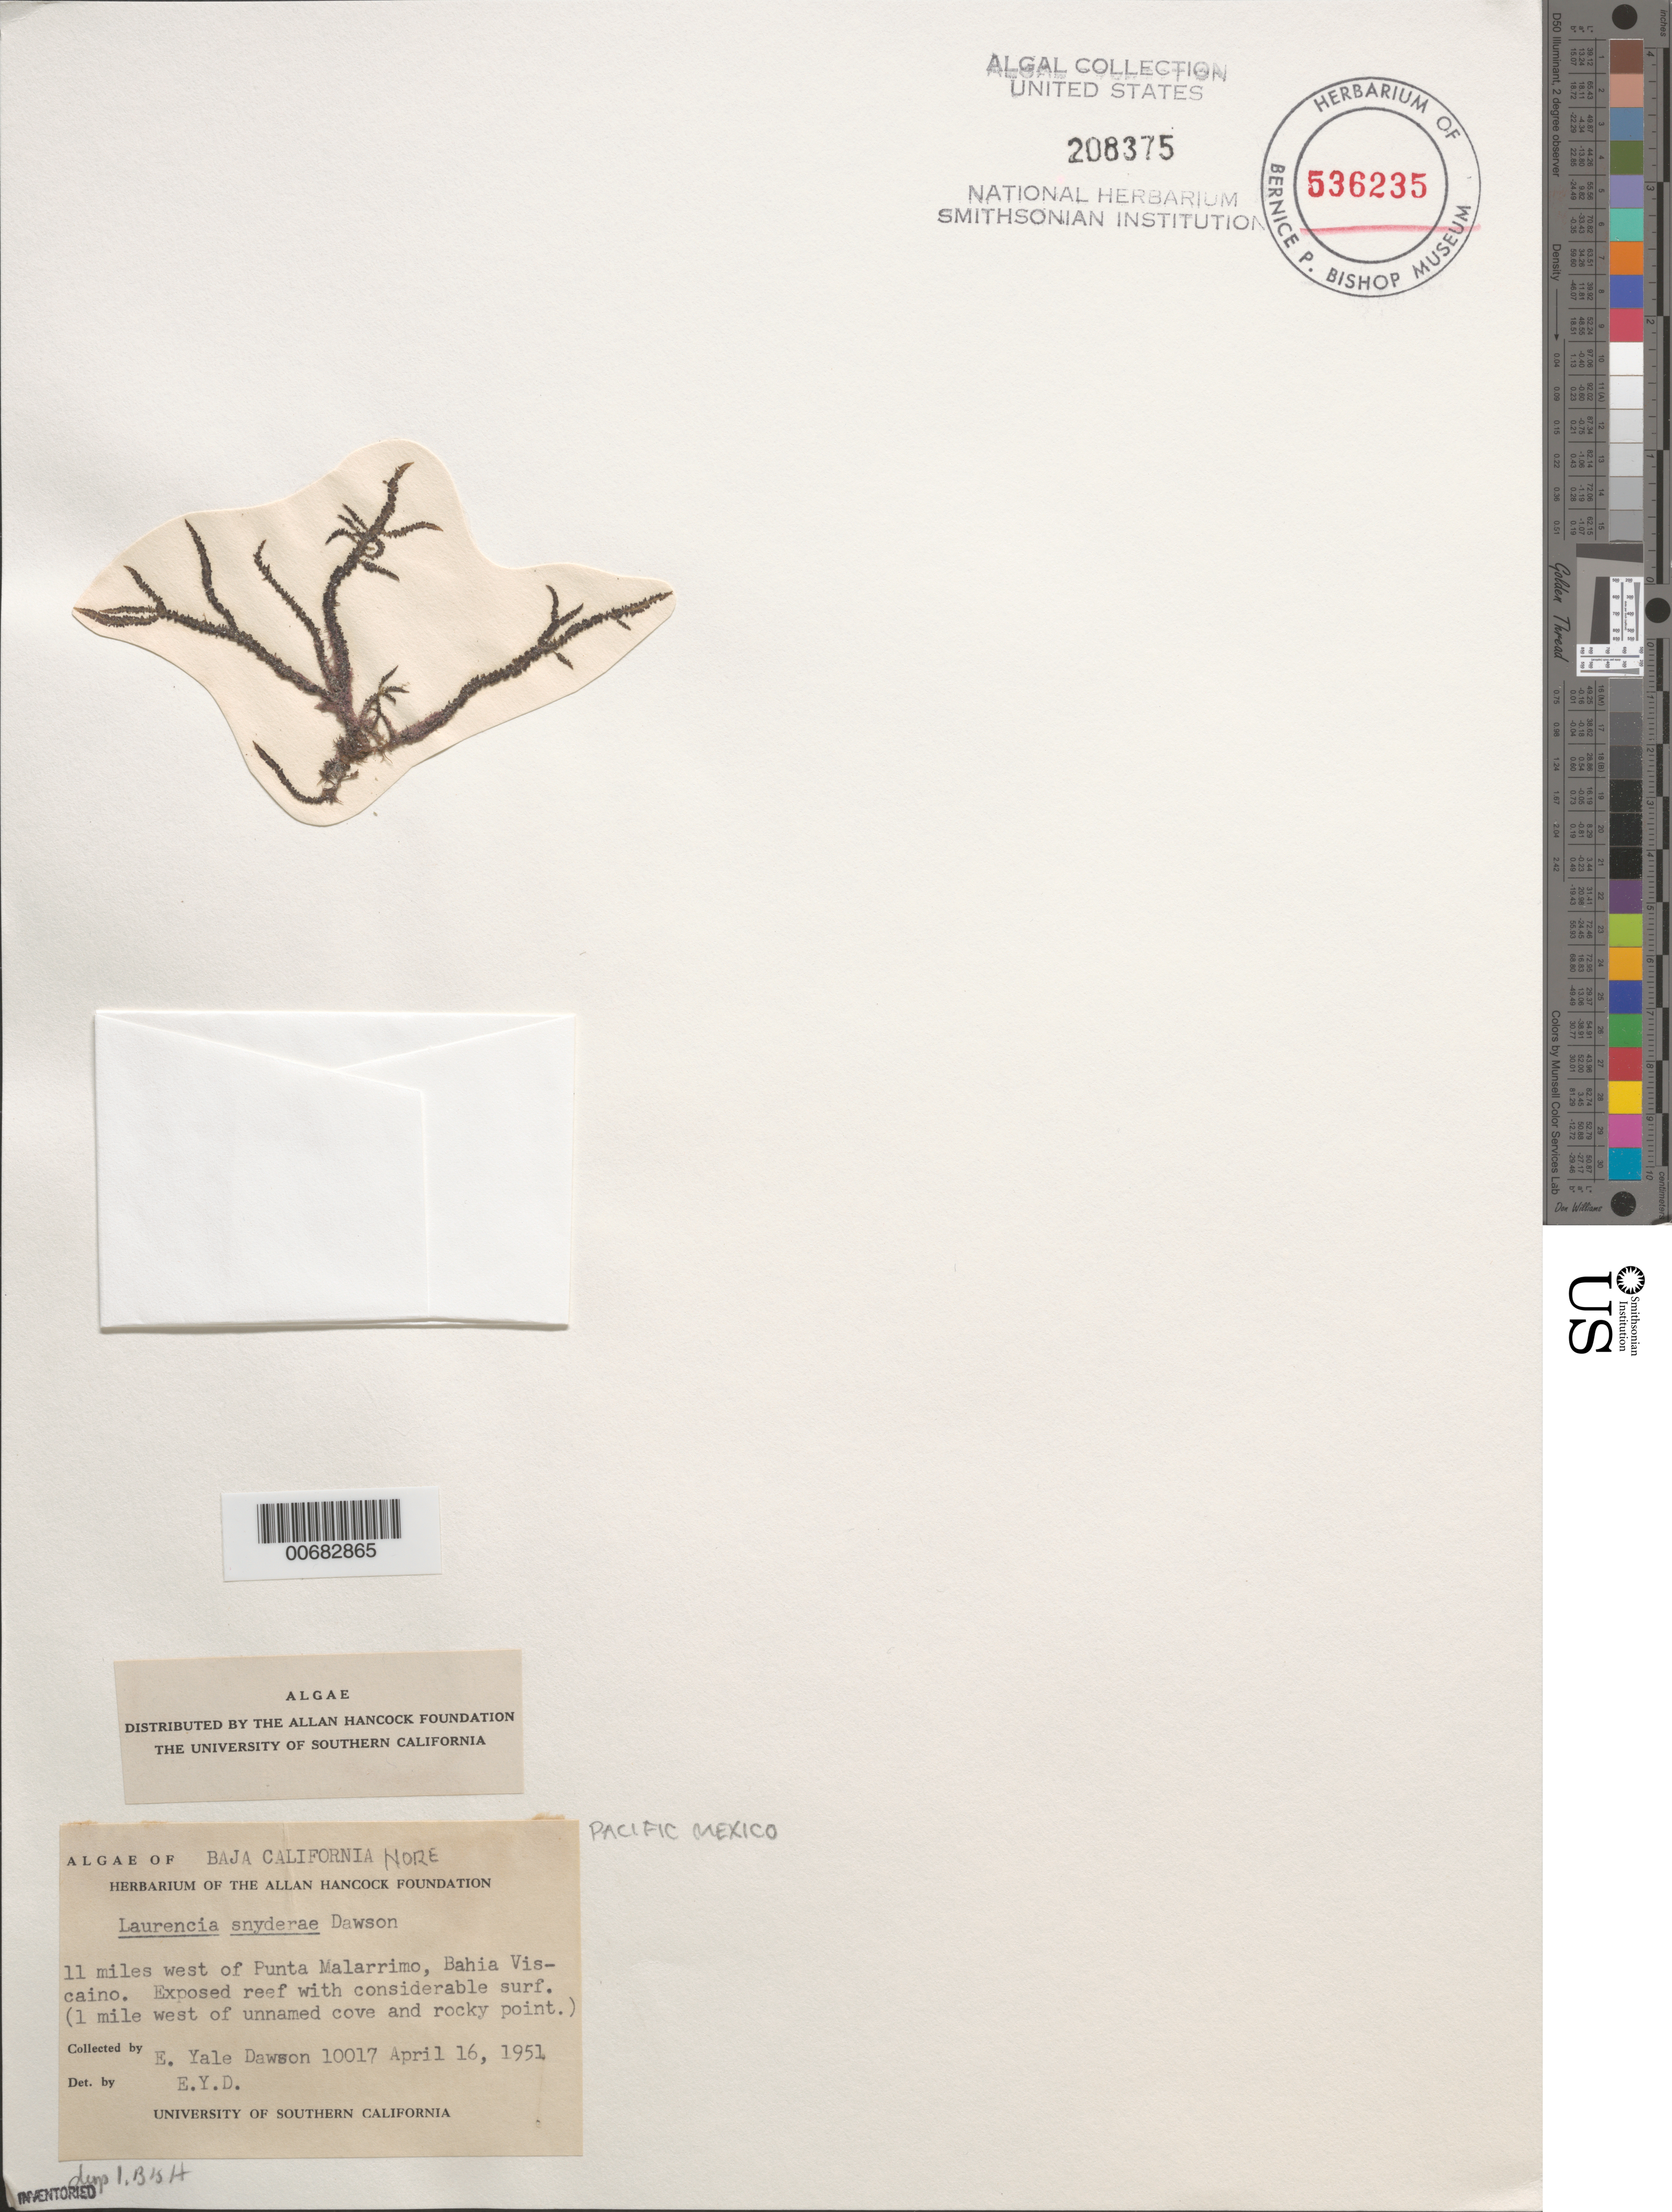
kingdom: Plantae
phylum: Rhodophyta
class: Florideophyceae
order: Ceramiales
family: Rhodomelaceae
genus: Laurencia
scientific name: Laurencia snyderae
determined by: Dawson, E. Y.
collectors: E. Y. Dawson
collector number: EYD 10017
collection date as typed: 16 Apr 1951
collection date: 1951-04-16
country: Mexico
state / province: Baja California Sur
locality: Bahia Sebastian Vizcaino (Bahia Viscaino), 11 miles west of Punta Malarrimo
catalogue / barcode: US 208375